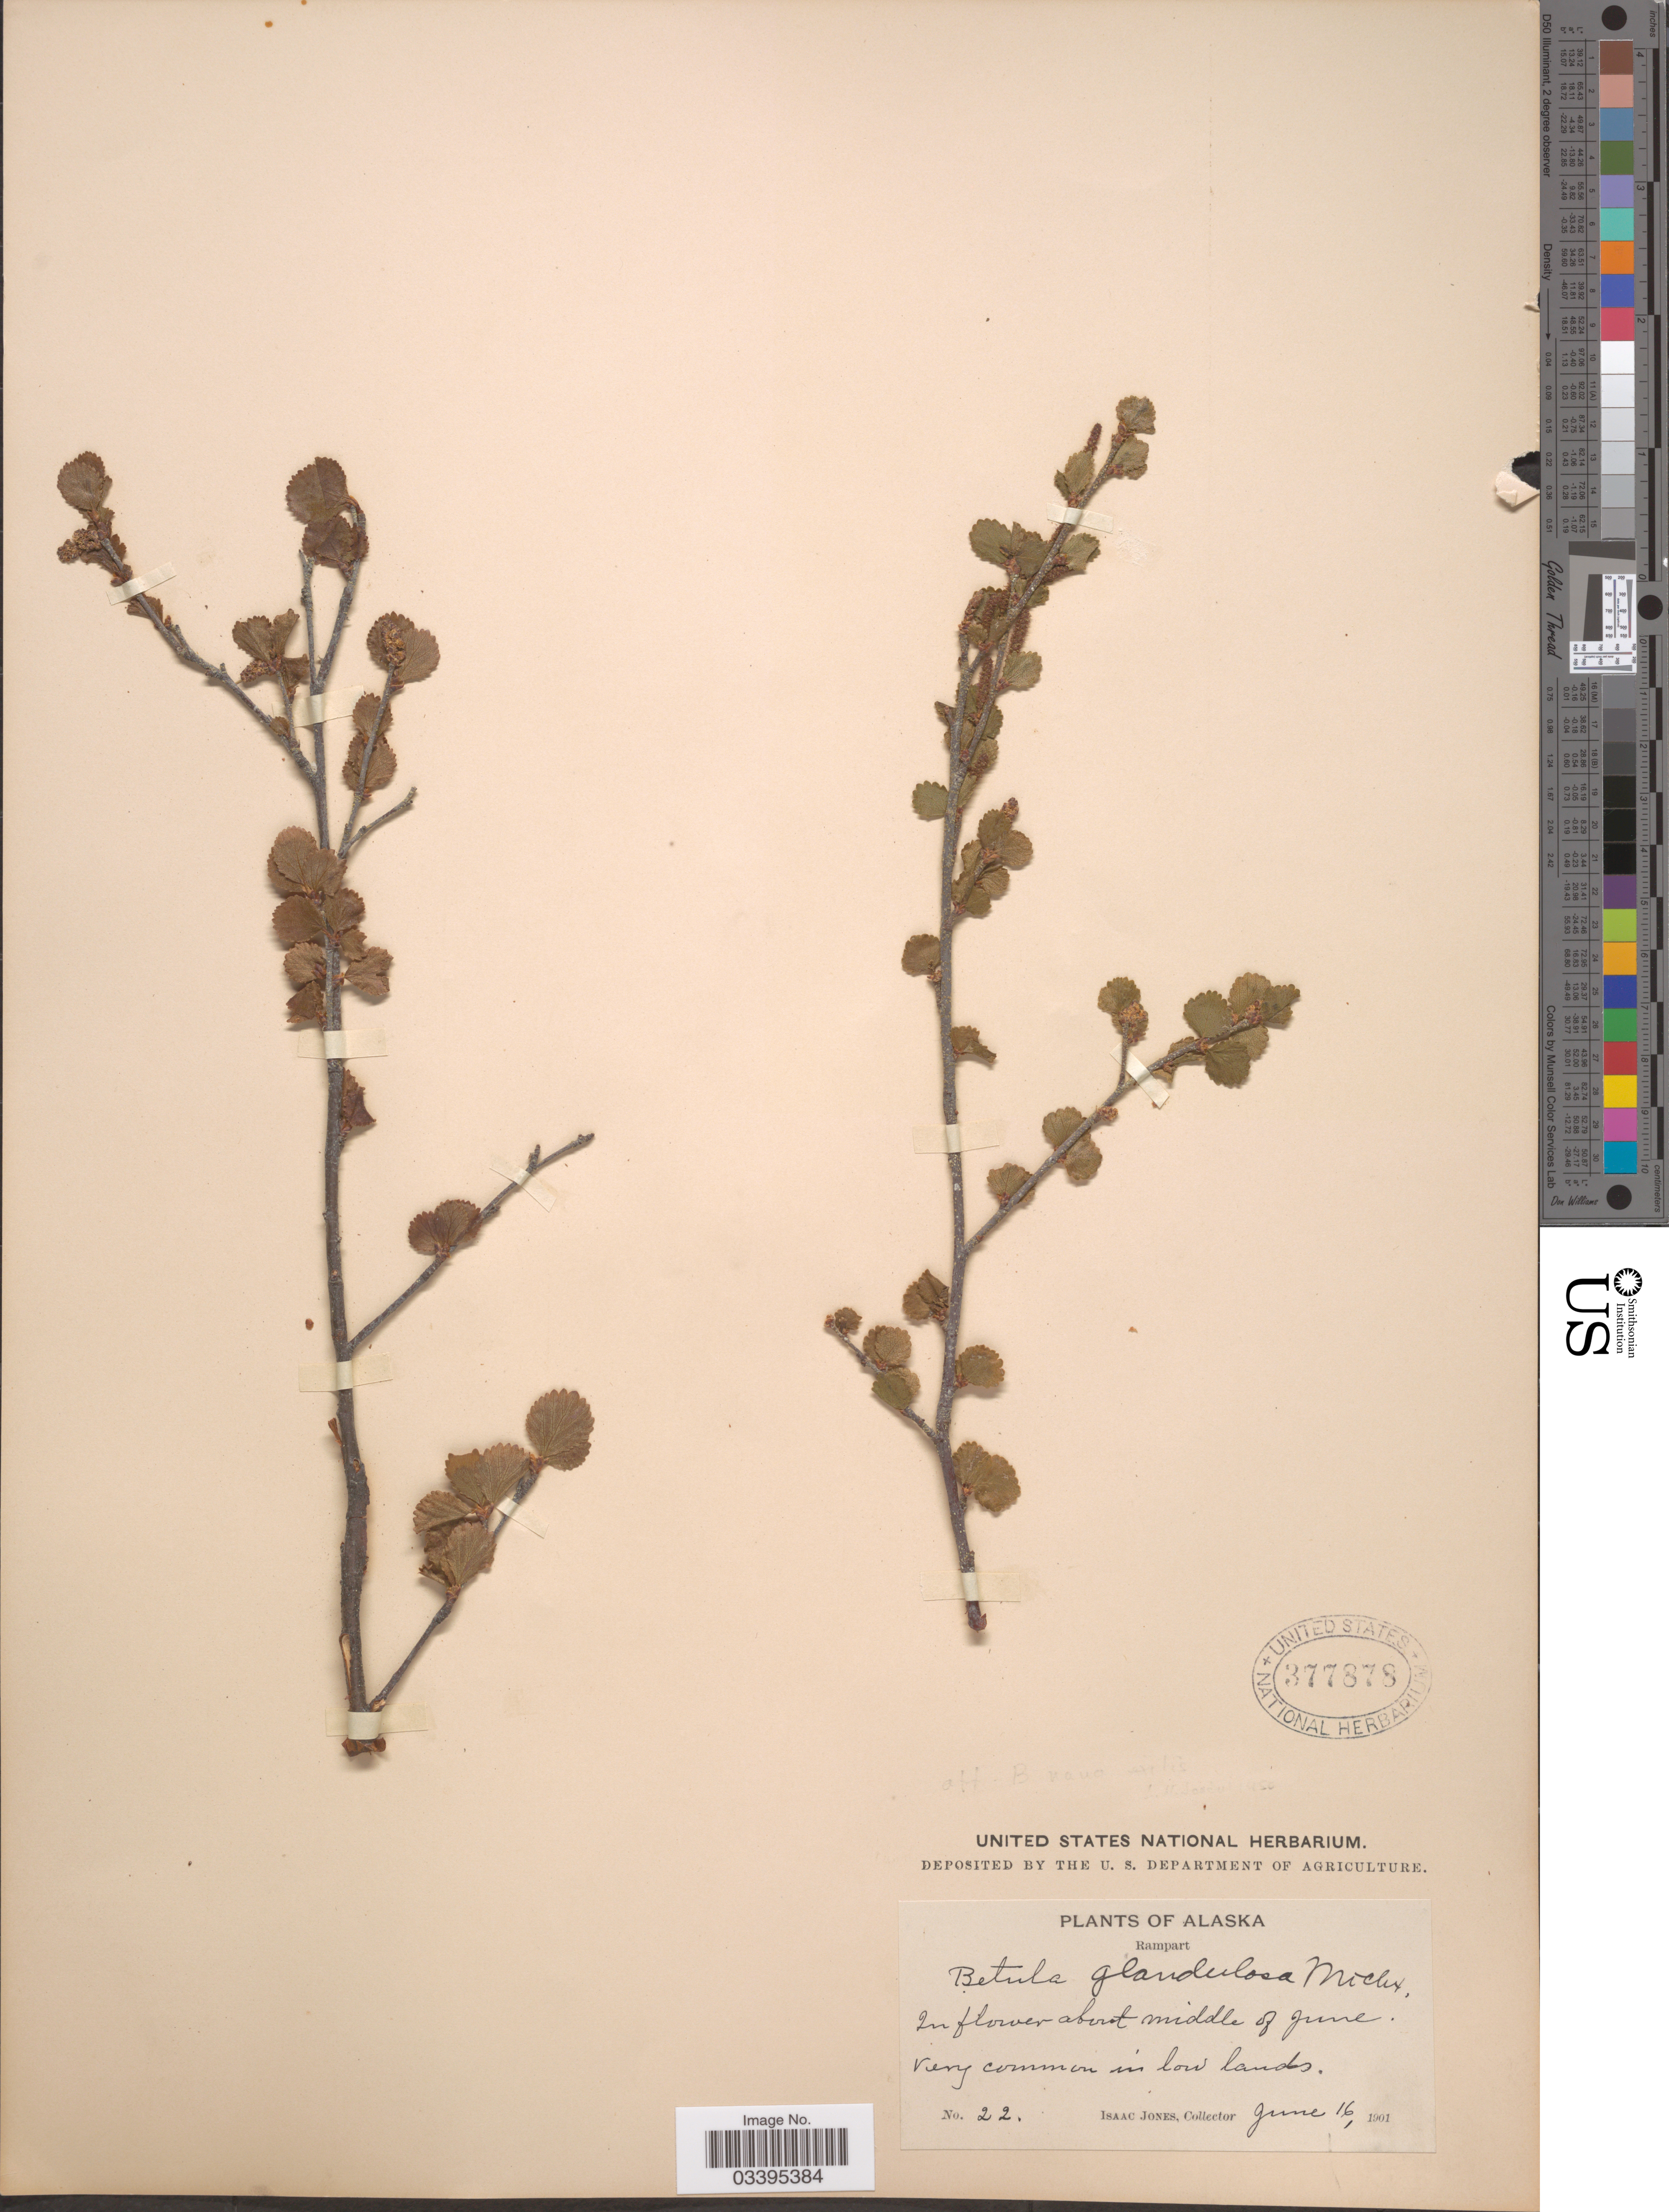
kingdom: Plantae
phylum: Tracheophyta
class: Magnoliopsida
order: Fagales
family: Betulaceae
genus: Betula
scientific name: Betula glandulosa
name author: Michx.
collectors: I. Jones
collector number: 22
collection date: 1901-06-16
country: United States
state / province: Alaska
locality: Rampart.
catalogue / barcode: US 377878